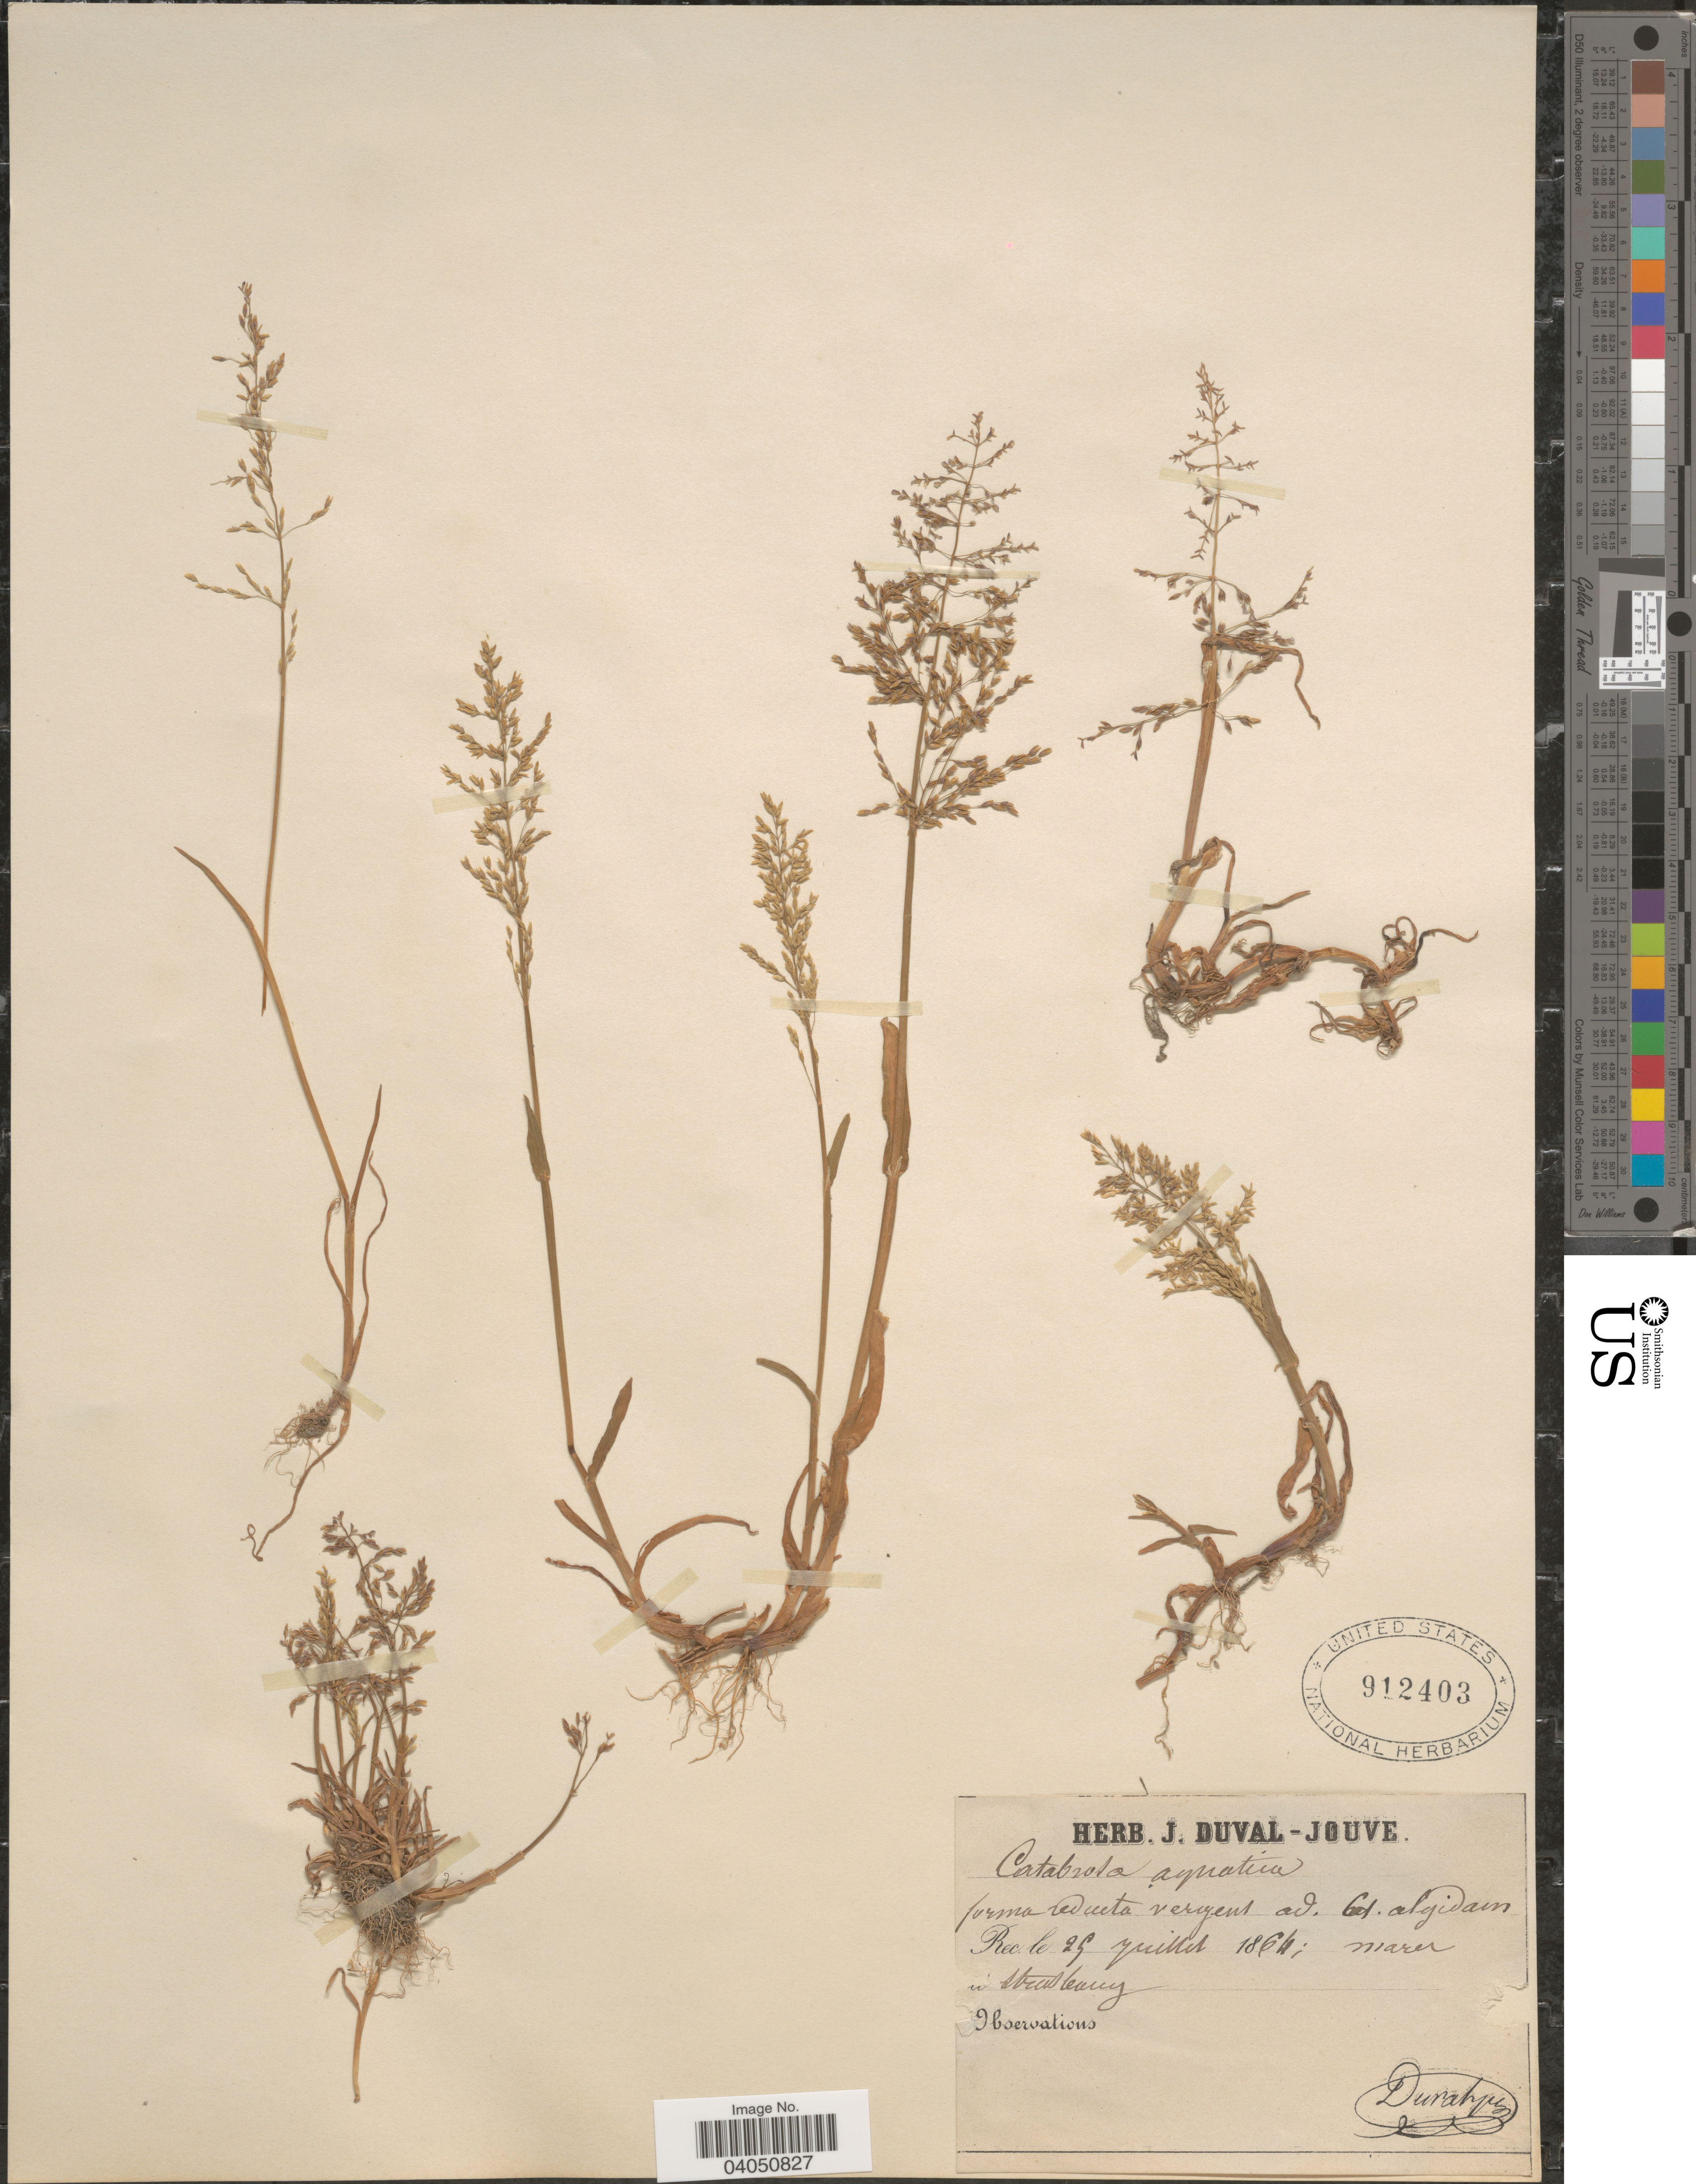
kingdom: Plantae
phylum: Tracheophyta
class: Liliopsida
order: Poales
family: Poaceae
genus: Catabrosa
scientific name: Catabrosa aquatica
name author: (L.) P. Beauv.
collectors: Ex Herb. J. Duval-Jouve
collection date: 1869-07-25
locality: Mares in Strasbury.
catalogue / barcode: US 912403